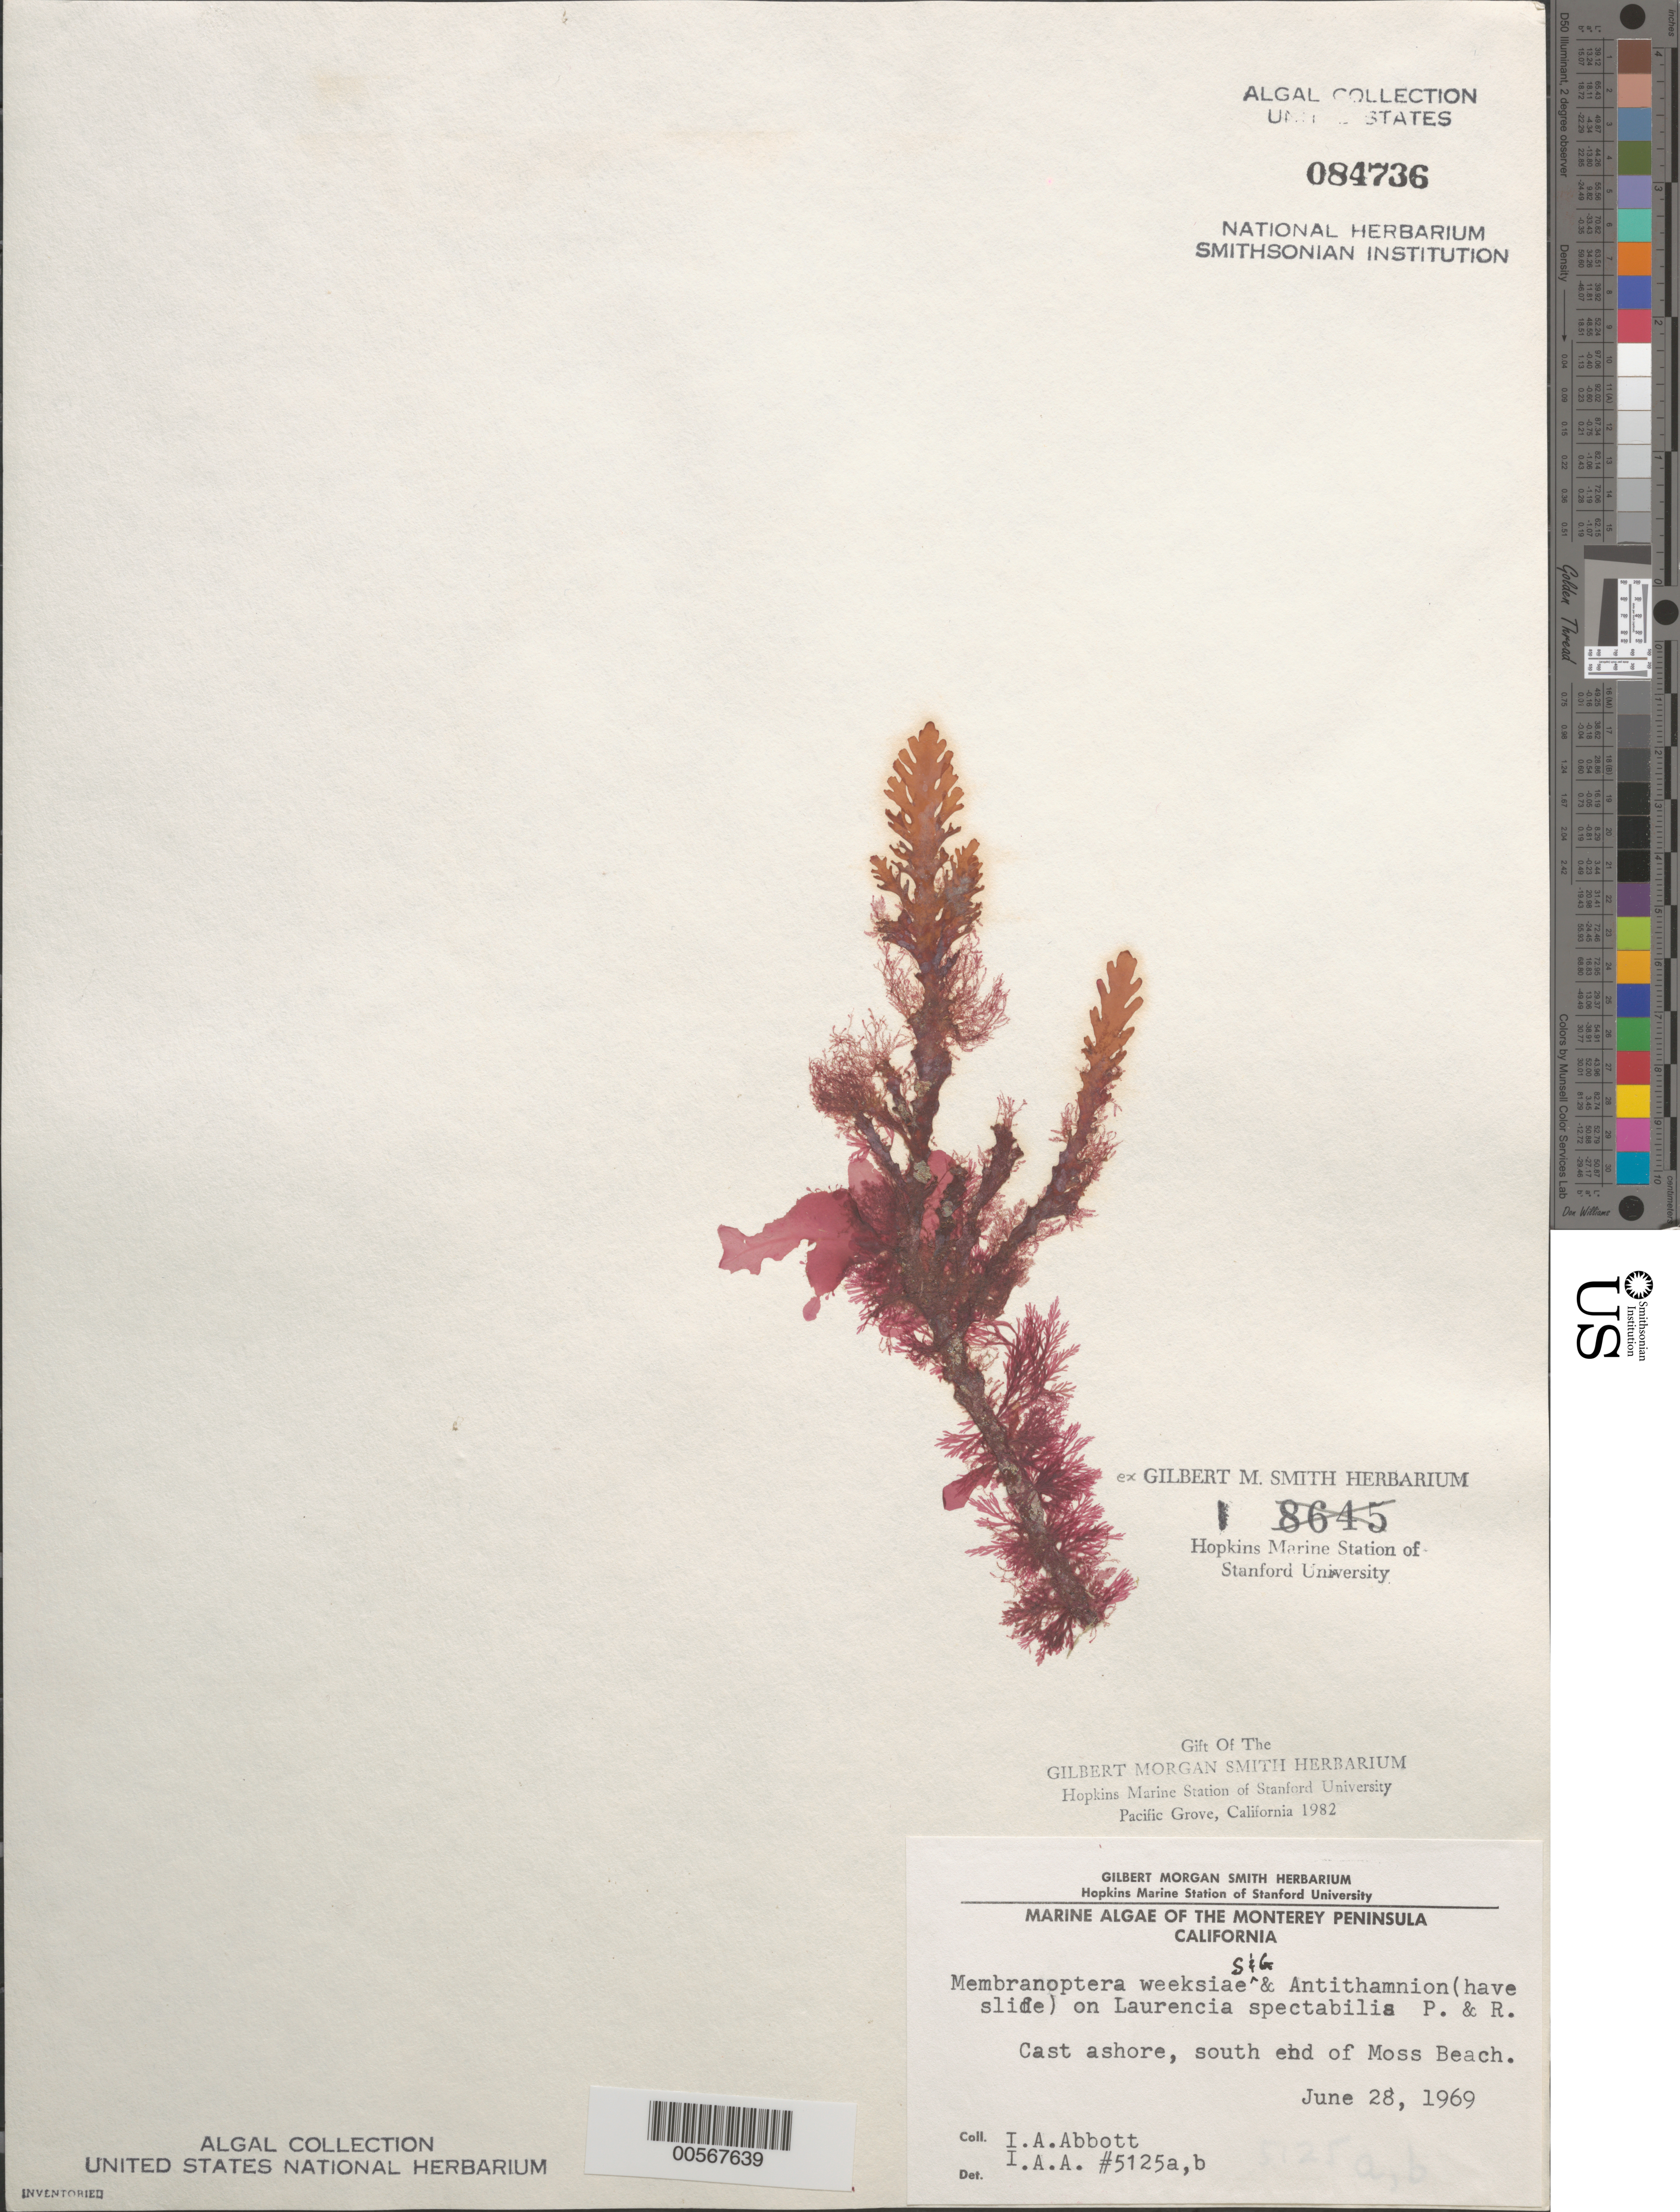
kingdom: Plantae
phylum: Rhodophyta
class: Florideophyceae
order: Ceramiales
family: Delesseriaceae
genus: Membranoptera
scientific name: Membranoptera weeksiae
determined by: Abbott, Isabella A.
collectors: I. A. Abbott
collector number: IAA 5125a & IAA 5125b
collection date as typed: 28 Jun 1969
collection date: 1969-06-28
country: United States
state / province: California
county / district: Monterey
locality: Moss Beach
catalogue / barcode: US 84736